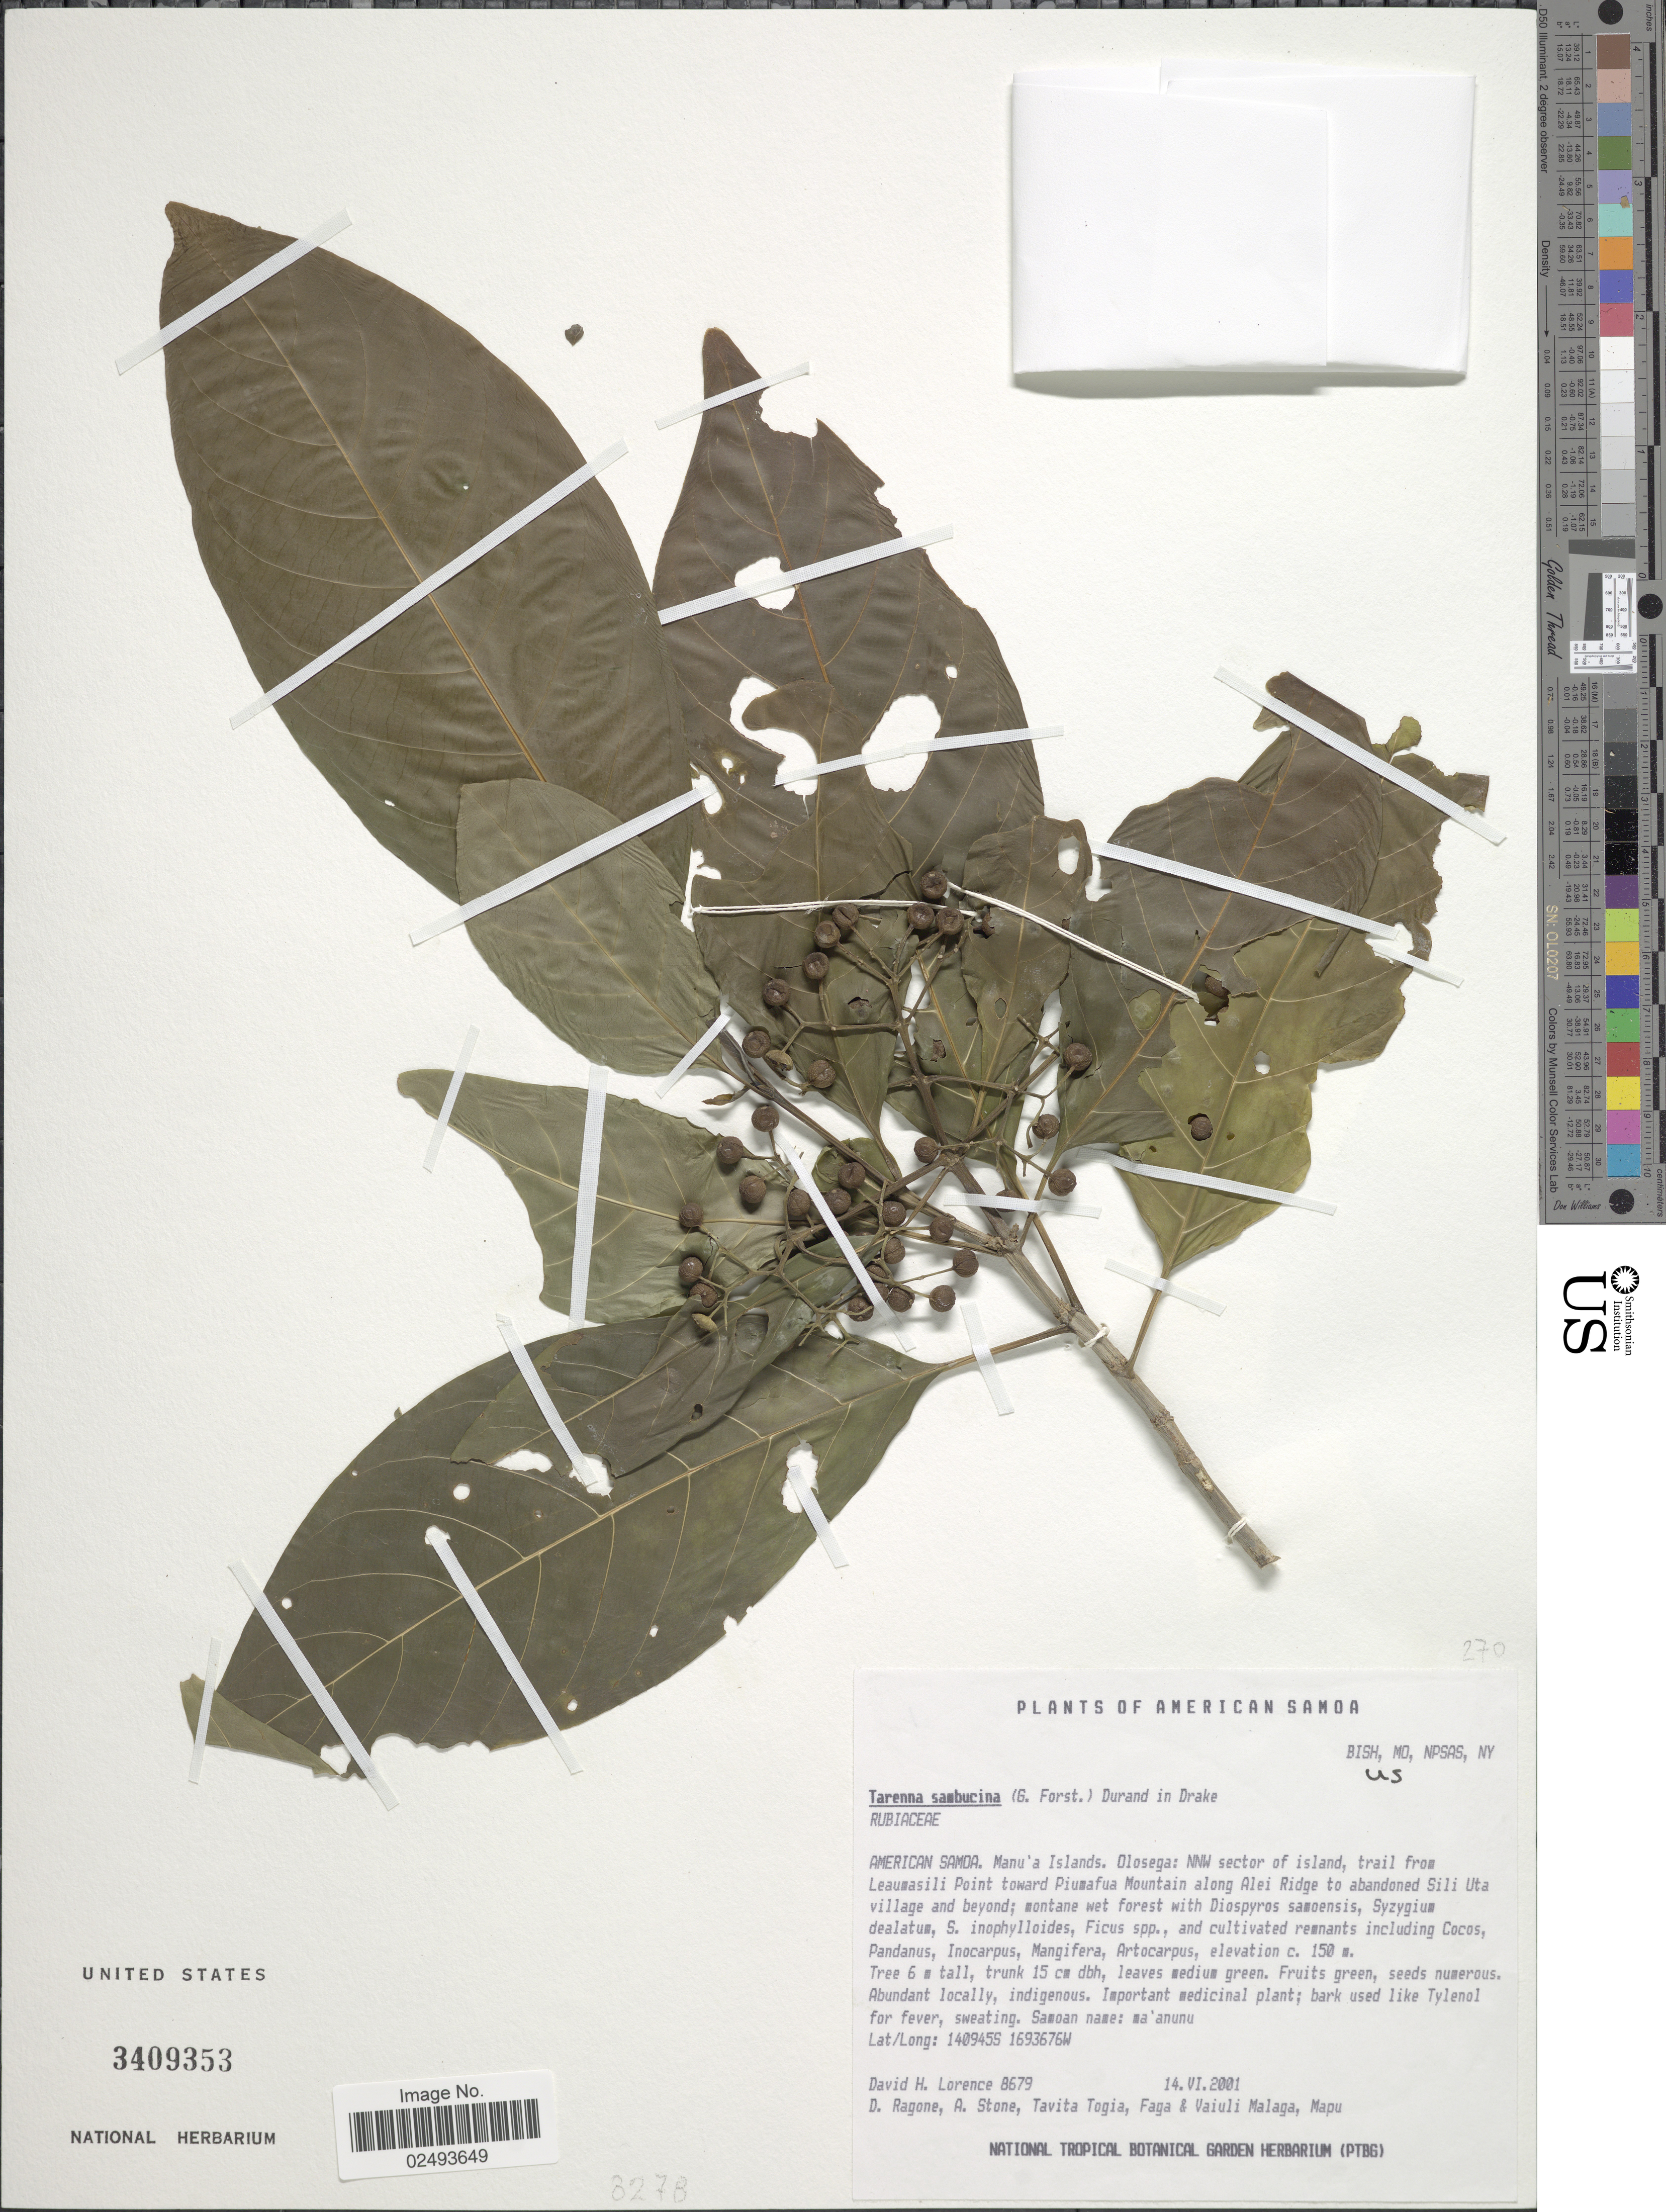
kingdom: Plantae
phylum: Tracheophyta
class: Magnoliopsida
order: Gentianales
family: Rubiaceae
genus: Tarenna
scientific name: Tarenna sambucina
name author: (G. Forst.) Drake ex Durand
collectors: D. Lorence, D. Ragone, A. Stone, T. Togia & et al.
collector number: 8679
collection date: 2001-06-14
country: American Samoa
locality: American Samoa: Manu'a Islands, Olosenga: NNW sector of Island, trail from Leaumasili Point toward Piumafua Mountain along Alei Ridge to abandoned Sili Uta village and beyond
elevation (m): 150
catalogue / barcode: US 3409353